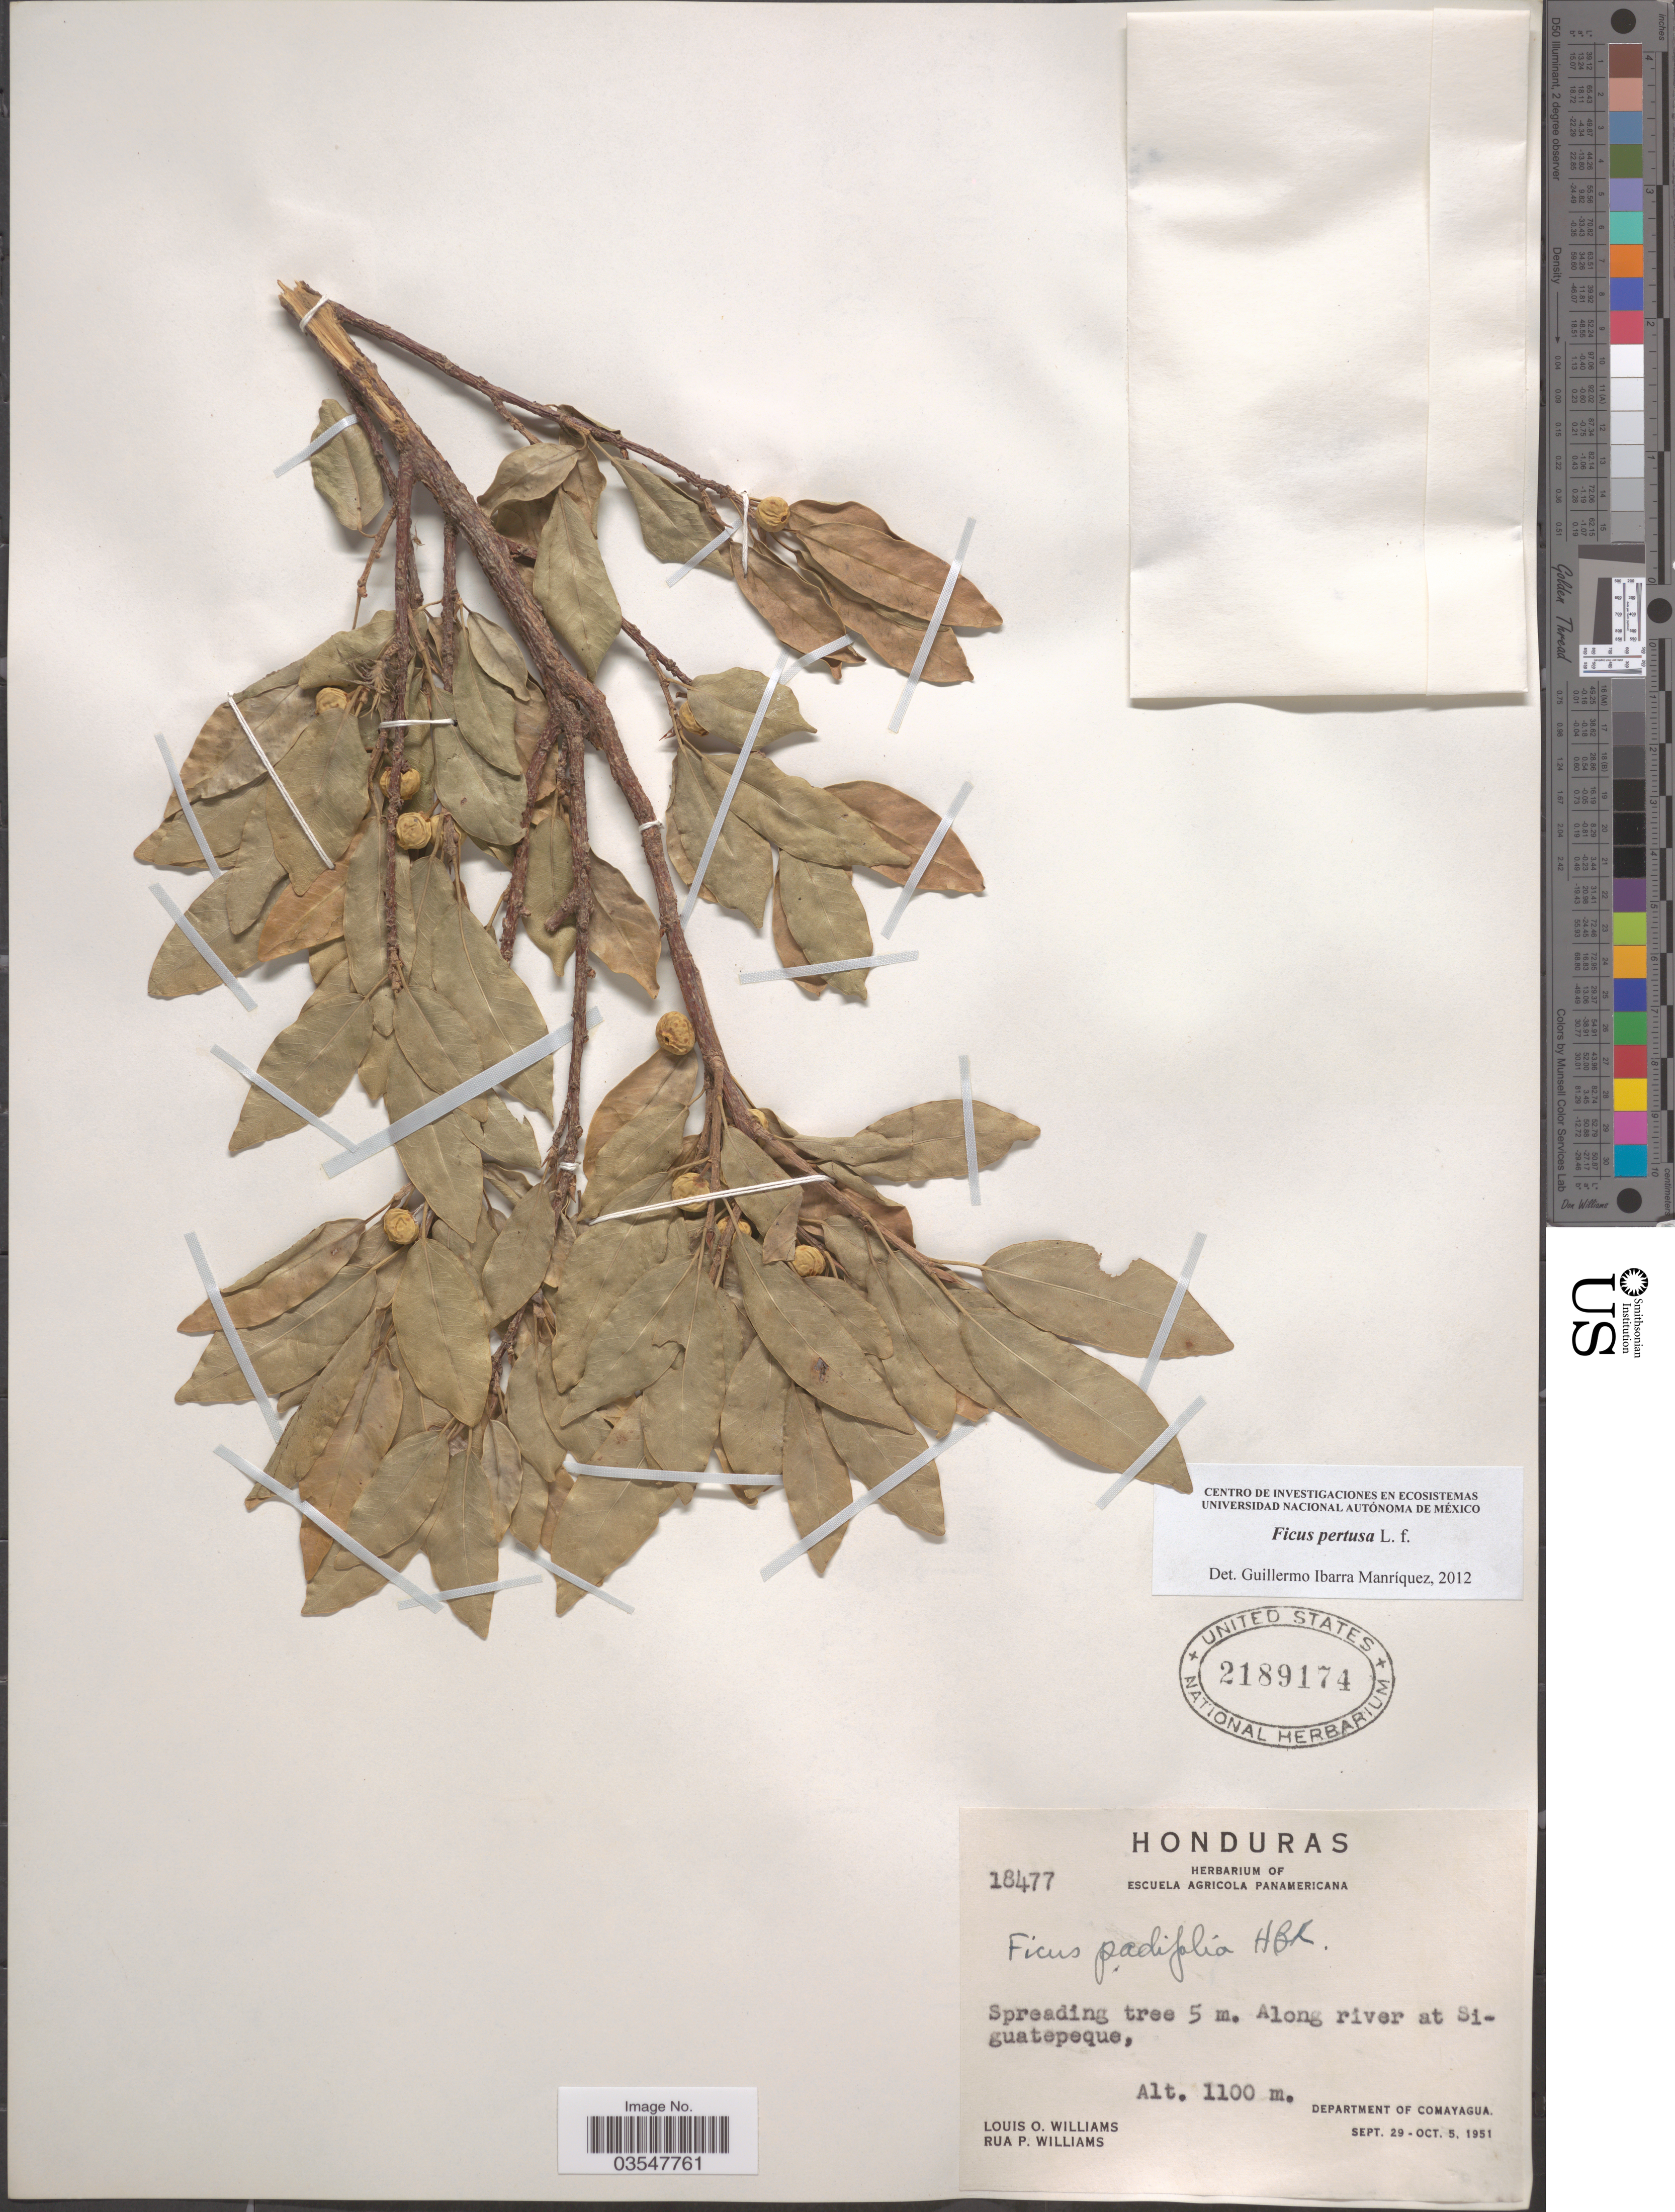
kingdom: Plantae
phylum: Tracheophyta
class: Magnoliopsida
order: Rosales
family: Moraceae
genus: Ficus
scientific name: Ficus pertusa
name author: L. f.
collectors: L. O. Williams & R. P. Williams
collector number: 18477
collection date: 1951-09-29/1951-10-05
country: Honduras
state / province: Comayagua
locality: Along river at Siguatepeque. Department of Comayagua.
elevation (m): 1100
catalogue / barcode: US 2189174